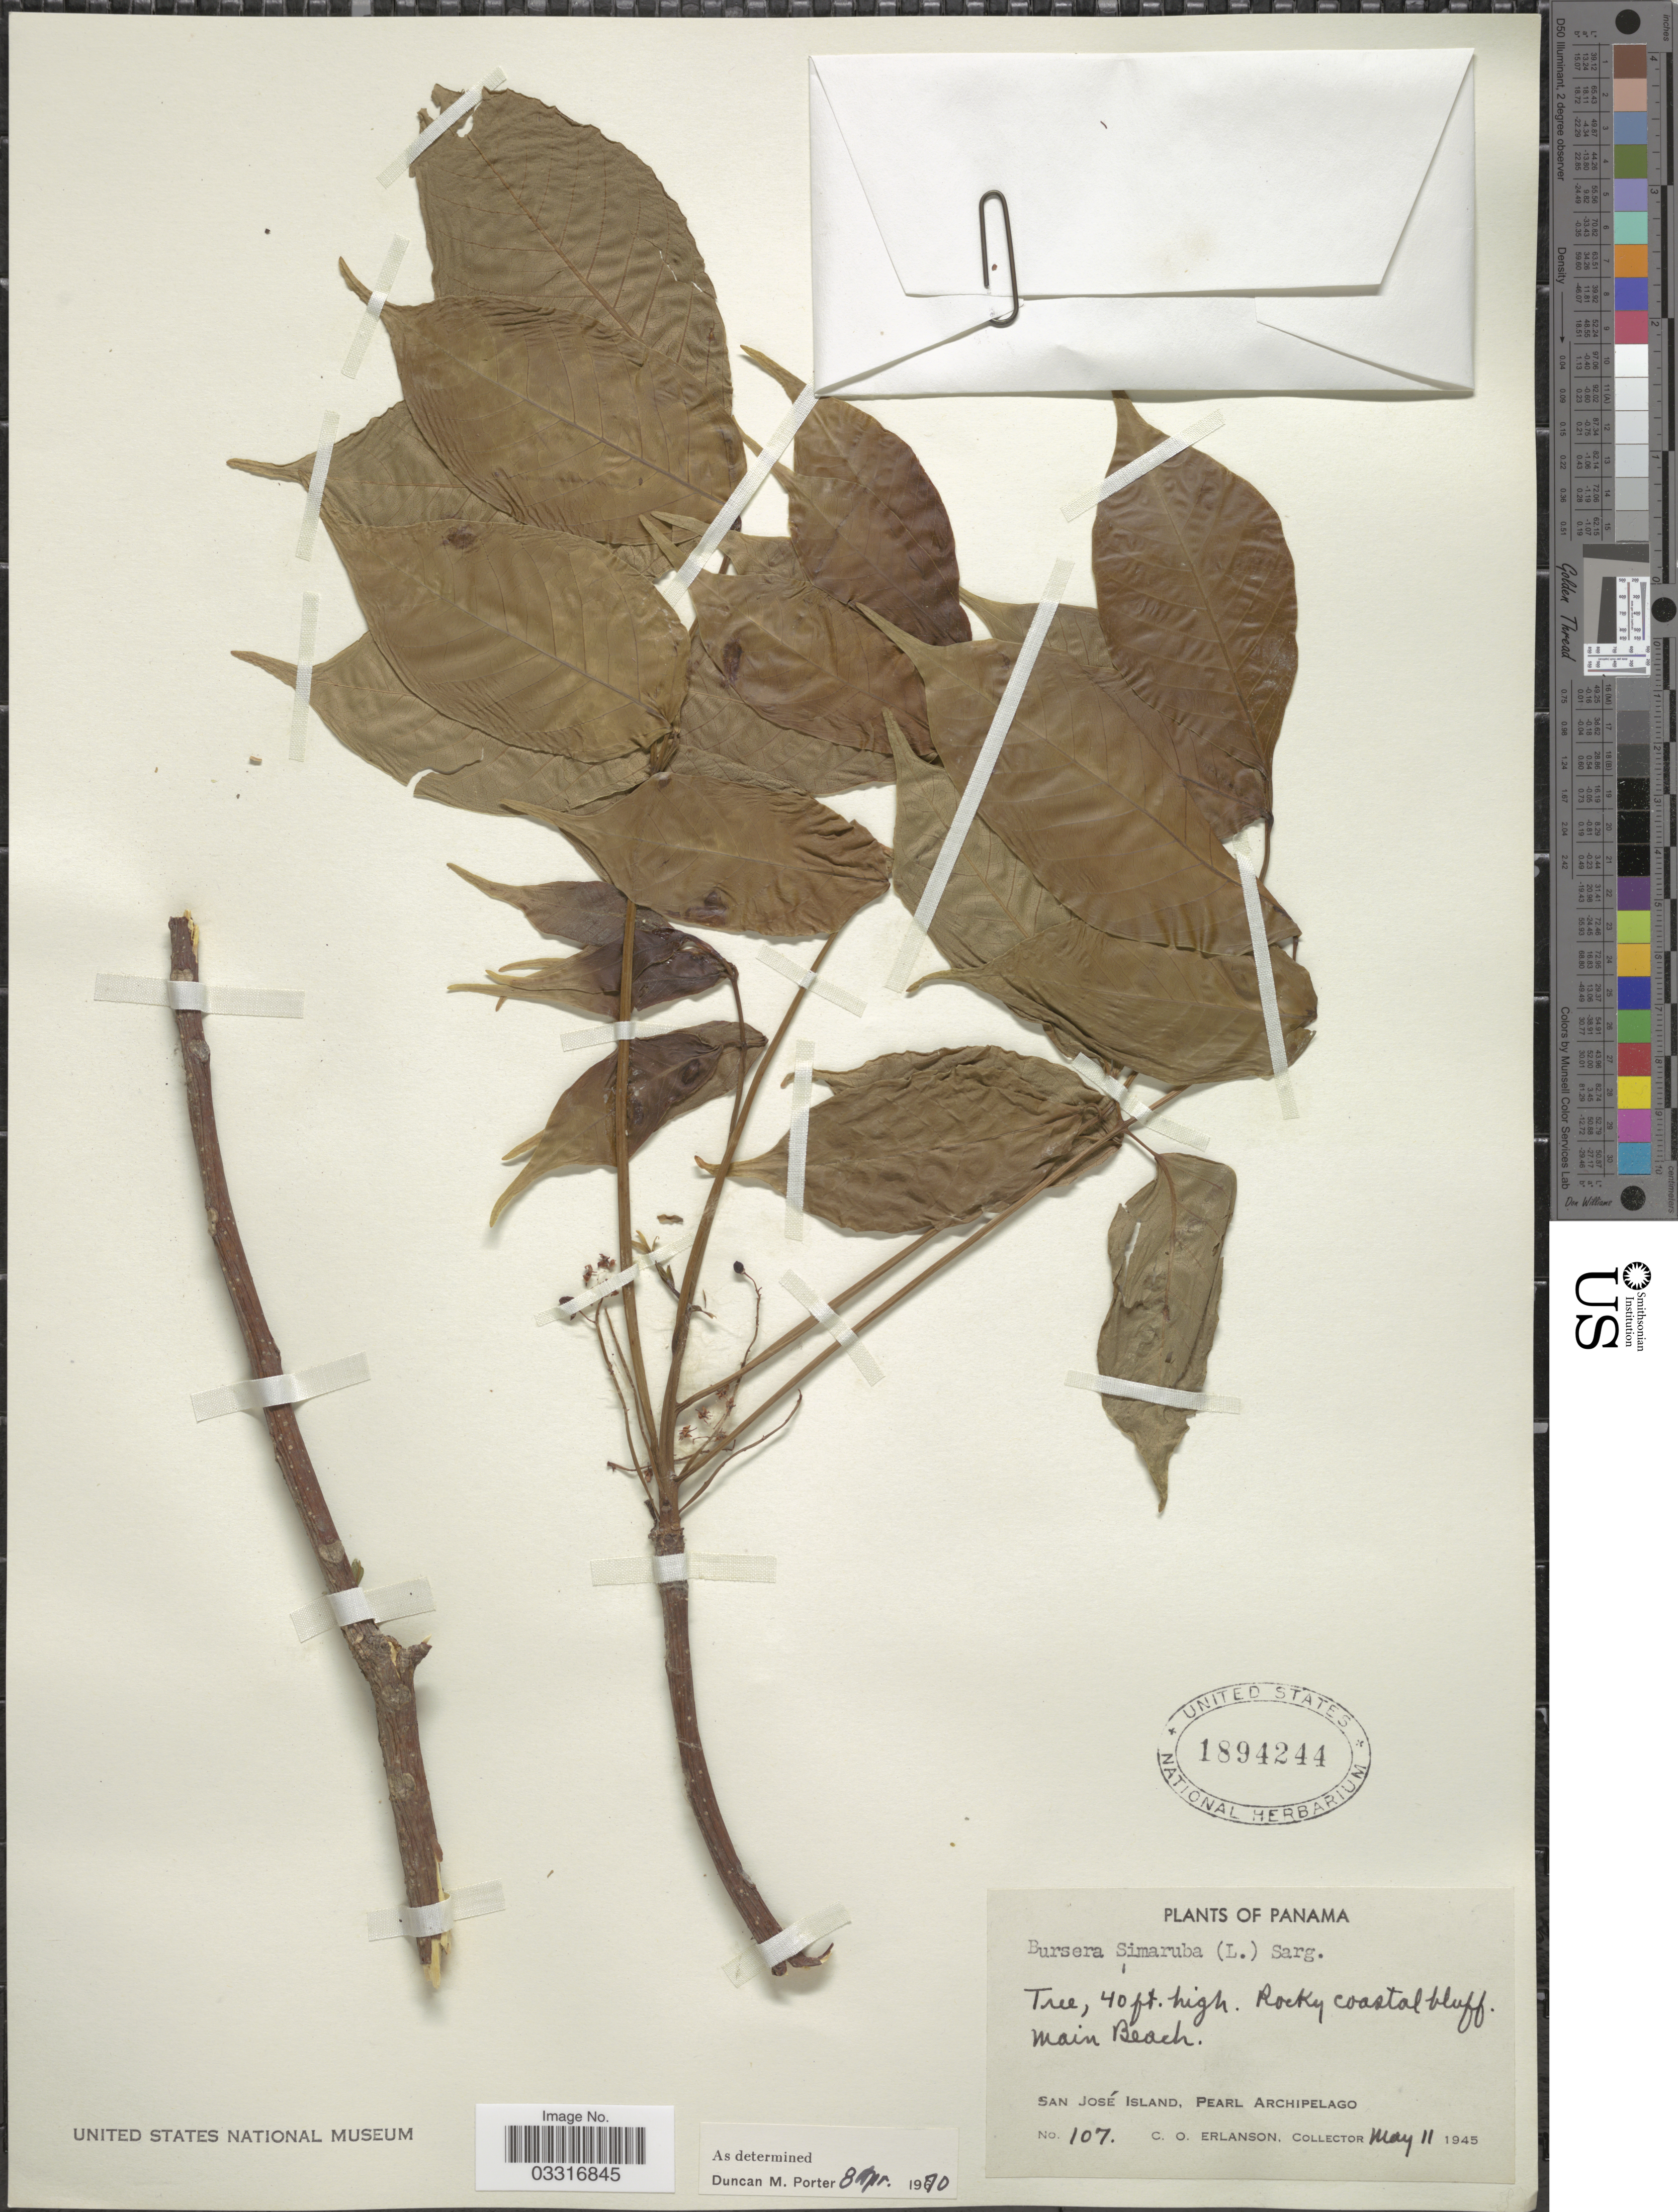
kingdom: Plantae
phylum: Tracheophyta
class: Magnoliopsida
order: Sapindales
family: Burseraceae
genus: Bursera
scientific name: Bursera simaruba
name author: (L.) Sarg.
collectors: C. O. Erlanson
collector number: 107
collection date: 1945-05-11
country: Panama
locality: Main Beach, San José Island, Pearl Archipelago.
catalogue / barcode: US 1894244